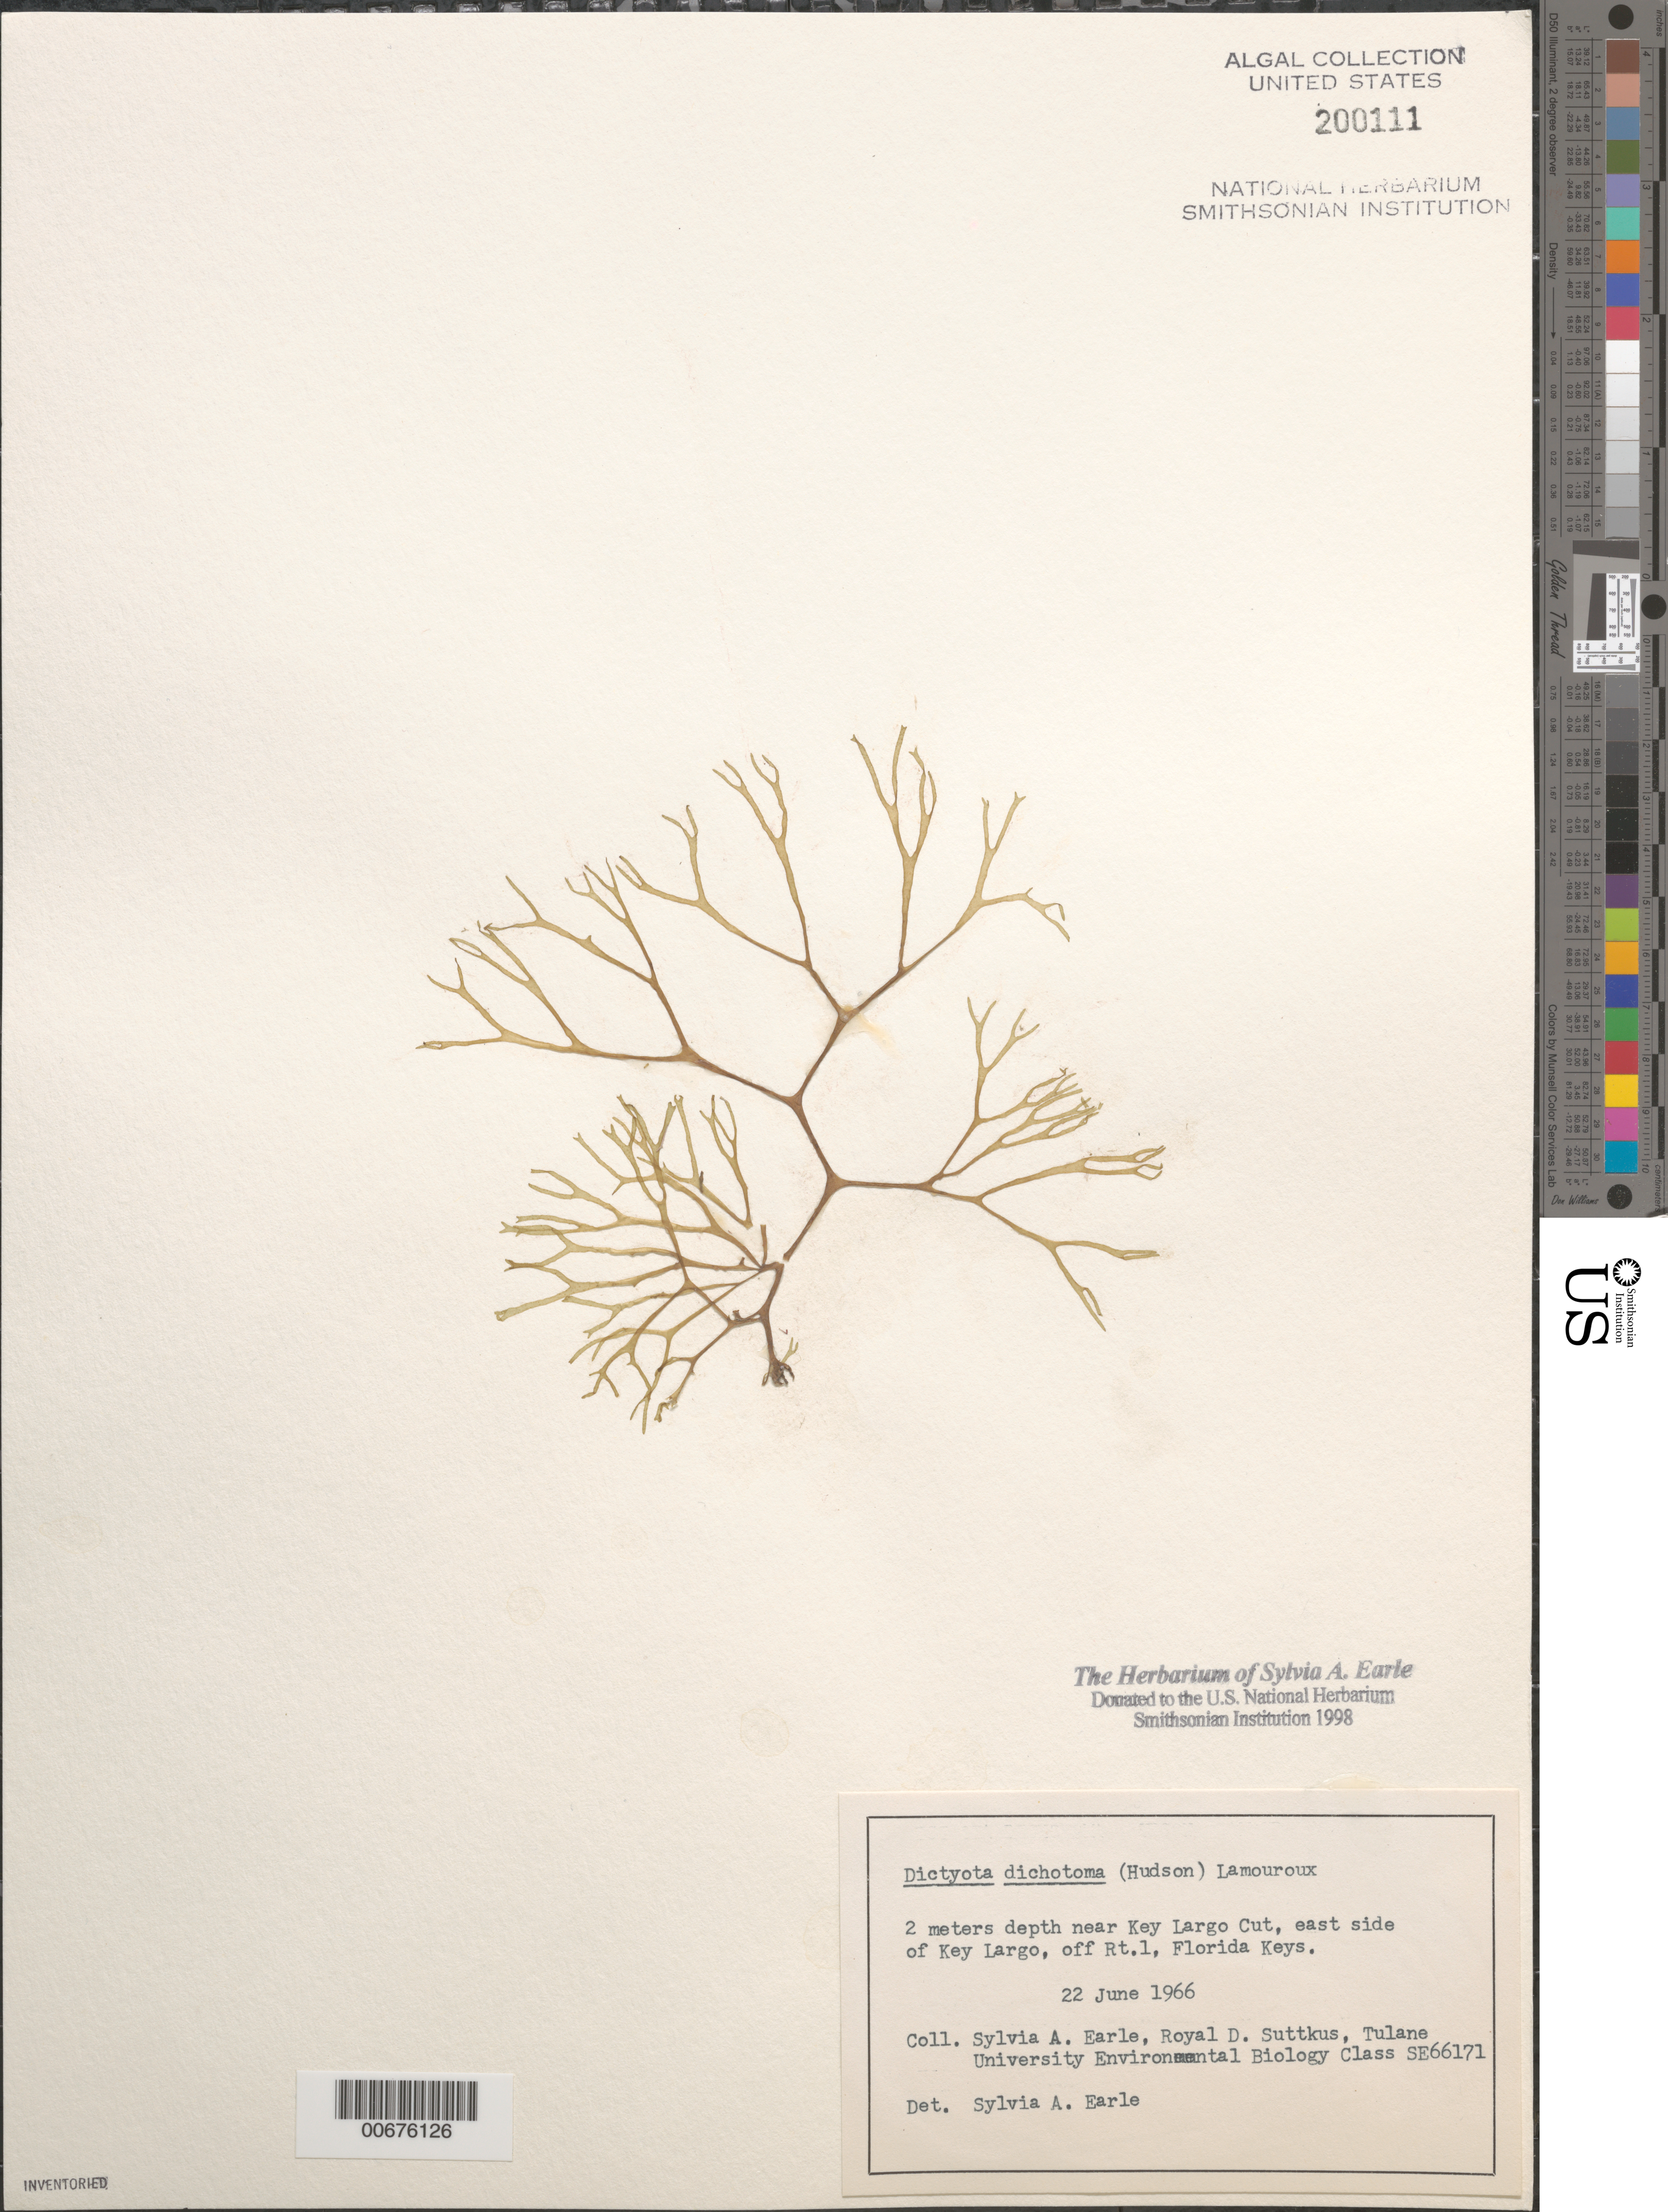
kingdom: Chromista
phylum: Ochrophyta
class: Phaeophyceae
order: Dictyotales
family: Dictyotaceae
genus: Dictyota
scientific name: Dictyota dichotoma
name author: (Huds.) J.V.Lamouroux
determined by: Earle, S. A.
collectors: S. A. Earle, R. Suttkus & Tulane Univ. Env. Biol. Class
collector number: Se 66171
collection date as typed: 22 Jun 1966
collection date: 1966-06-22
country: United States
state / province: Florida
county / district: Monroe County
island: Key Largo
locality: Near Key Largo Cut, off US Route 1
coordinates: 25 8.26'N, 80 24.14'W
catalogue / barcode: US 200111